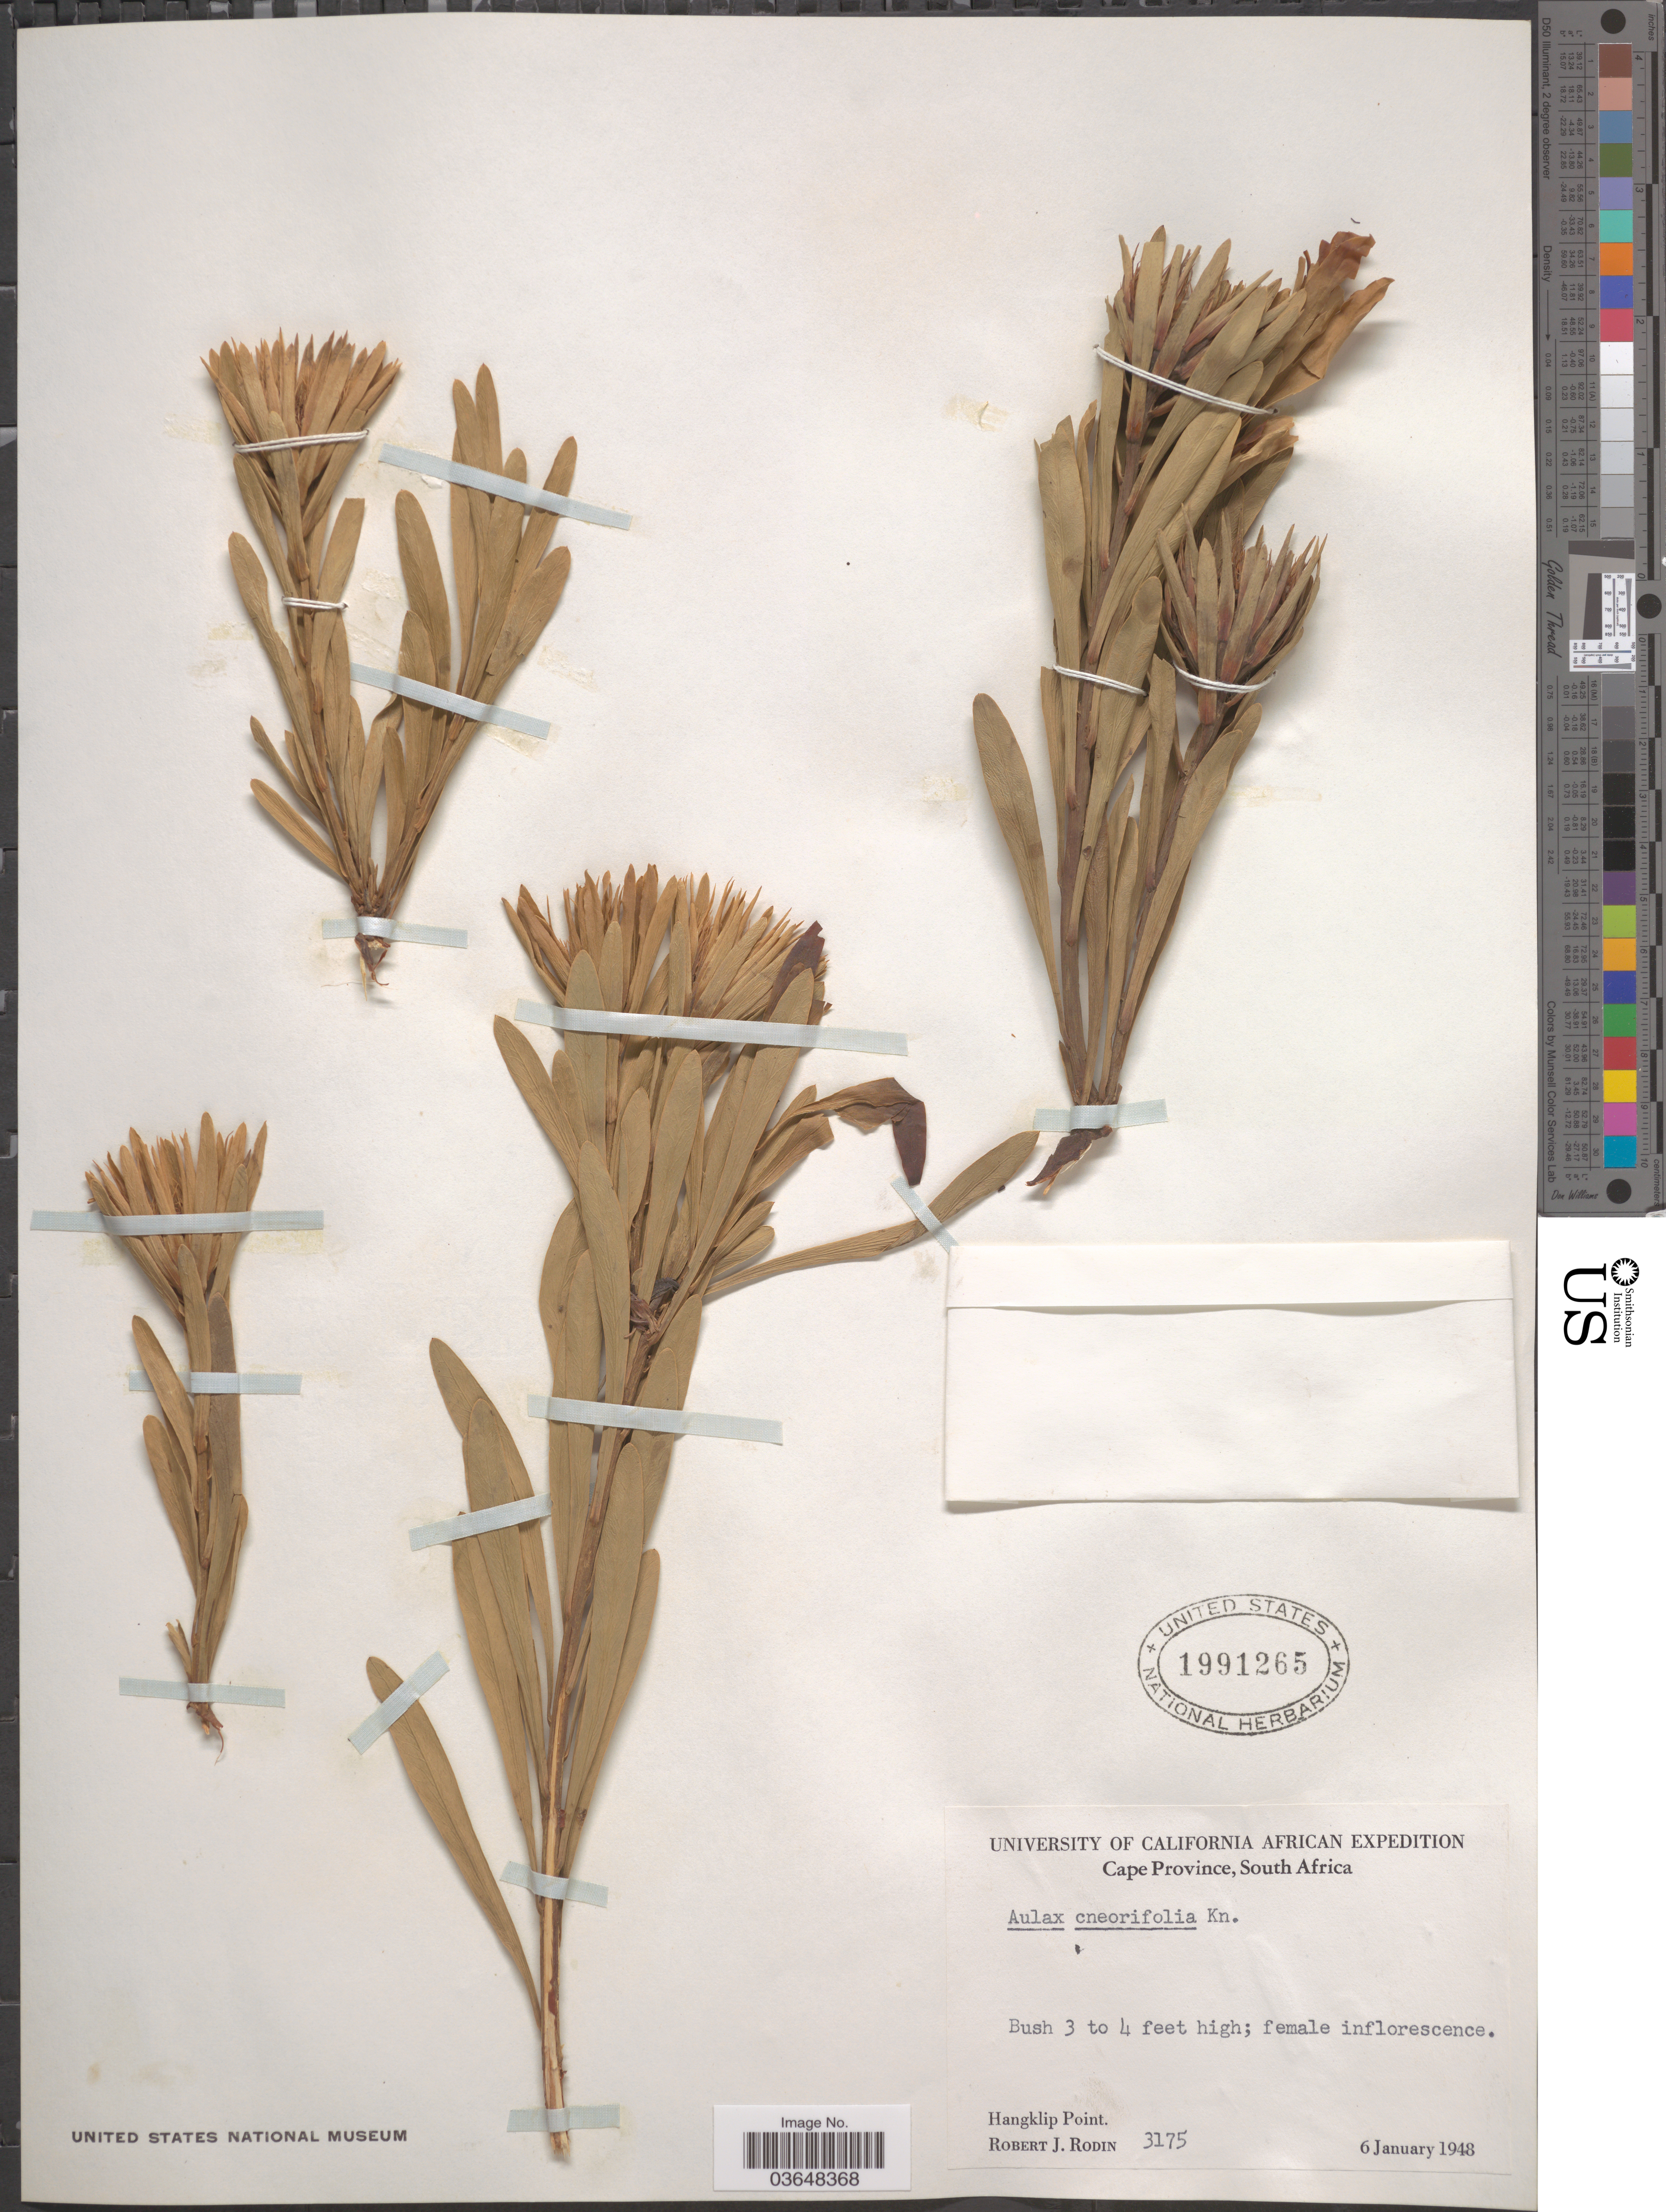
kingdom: Plantae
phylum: Tracheophyta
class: Magnoliopsida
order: Proteales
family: Proteaceae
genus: Aulax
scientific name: Aulax cneorifolia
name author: Knight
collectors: R. J. Rodin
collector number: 3175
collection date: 1948-01-06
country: South Africa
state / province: Western Cape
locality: Hangklip Point.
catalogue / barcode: US 1991265